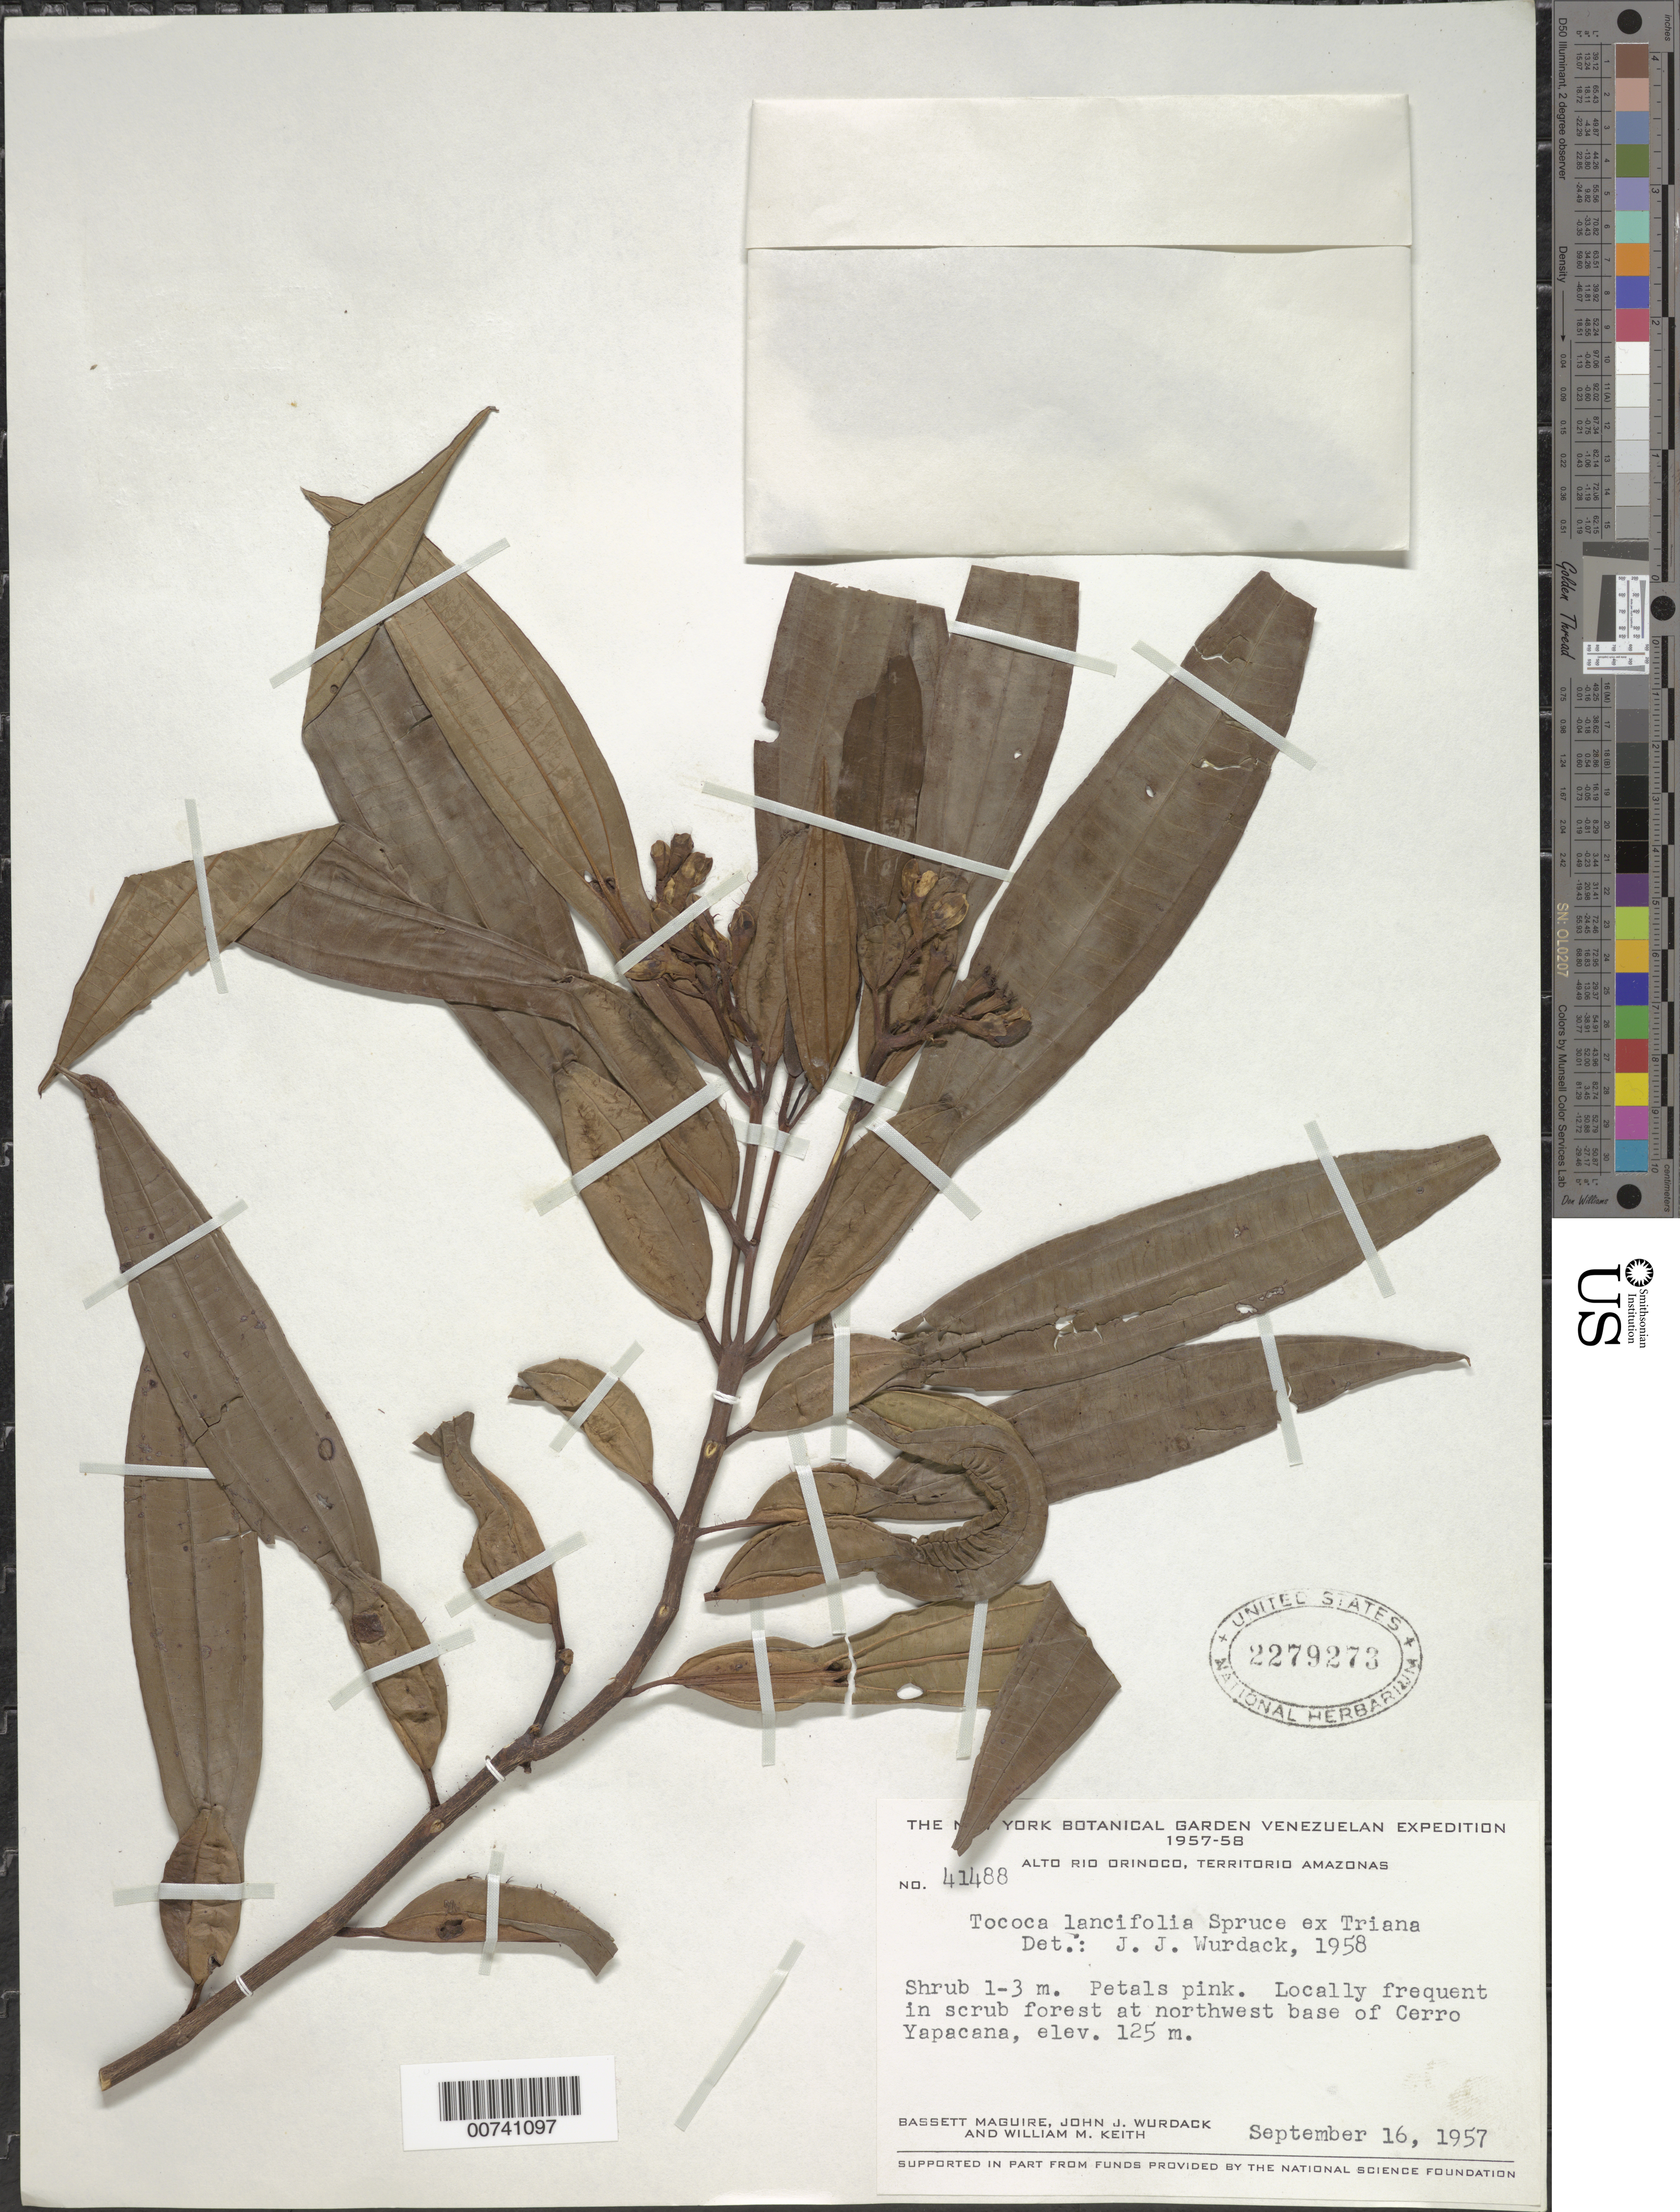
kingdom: Plantae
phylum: Tracheophyta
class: Magnoliopsida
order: Myrtales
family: Melastomataceae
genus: Tococa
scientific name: Tococa lancifolia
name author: Spruce ex Triana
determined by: Wurdack, John J., (US), US (UNITED STATES)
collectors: B. Maguire, J. J. Wurdack & W. Keith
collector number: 41488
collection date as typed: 16-Sep-57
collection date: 1957-09-16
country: Venezuela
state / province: Amazonas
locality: Cerro Yapacána, NW base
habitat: Scrub forest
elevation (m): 125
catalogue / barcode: US 2279273